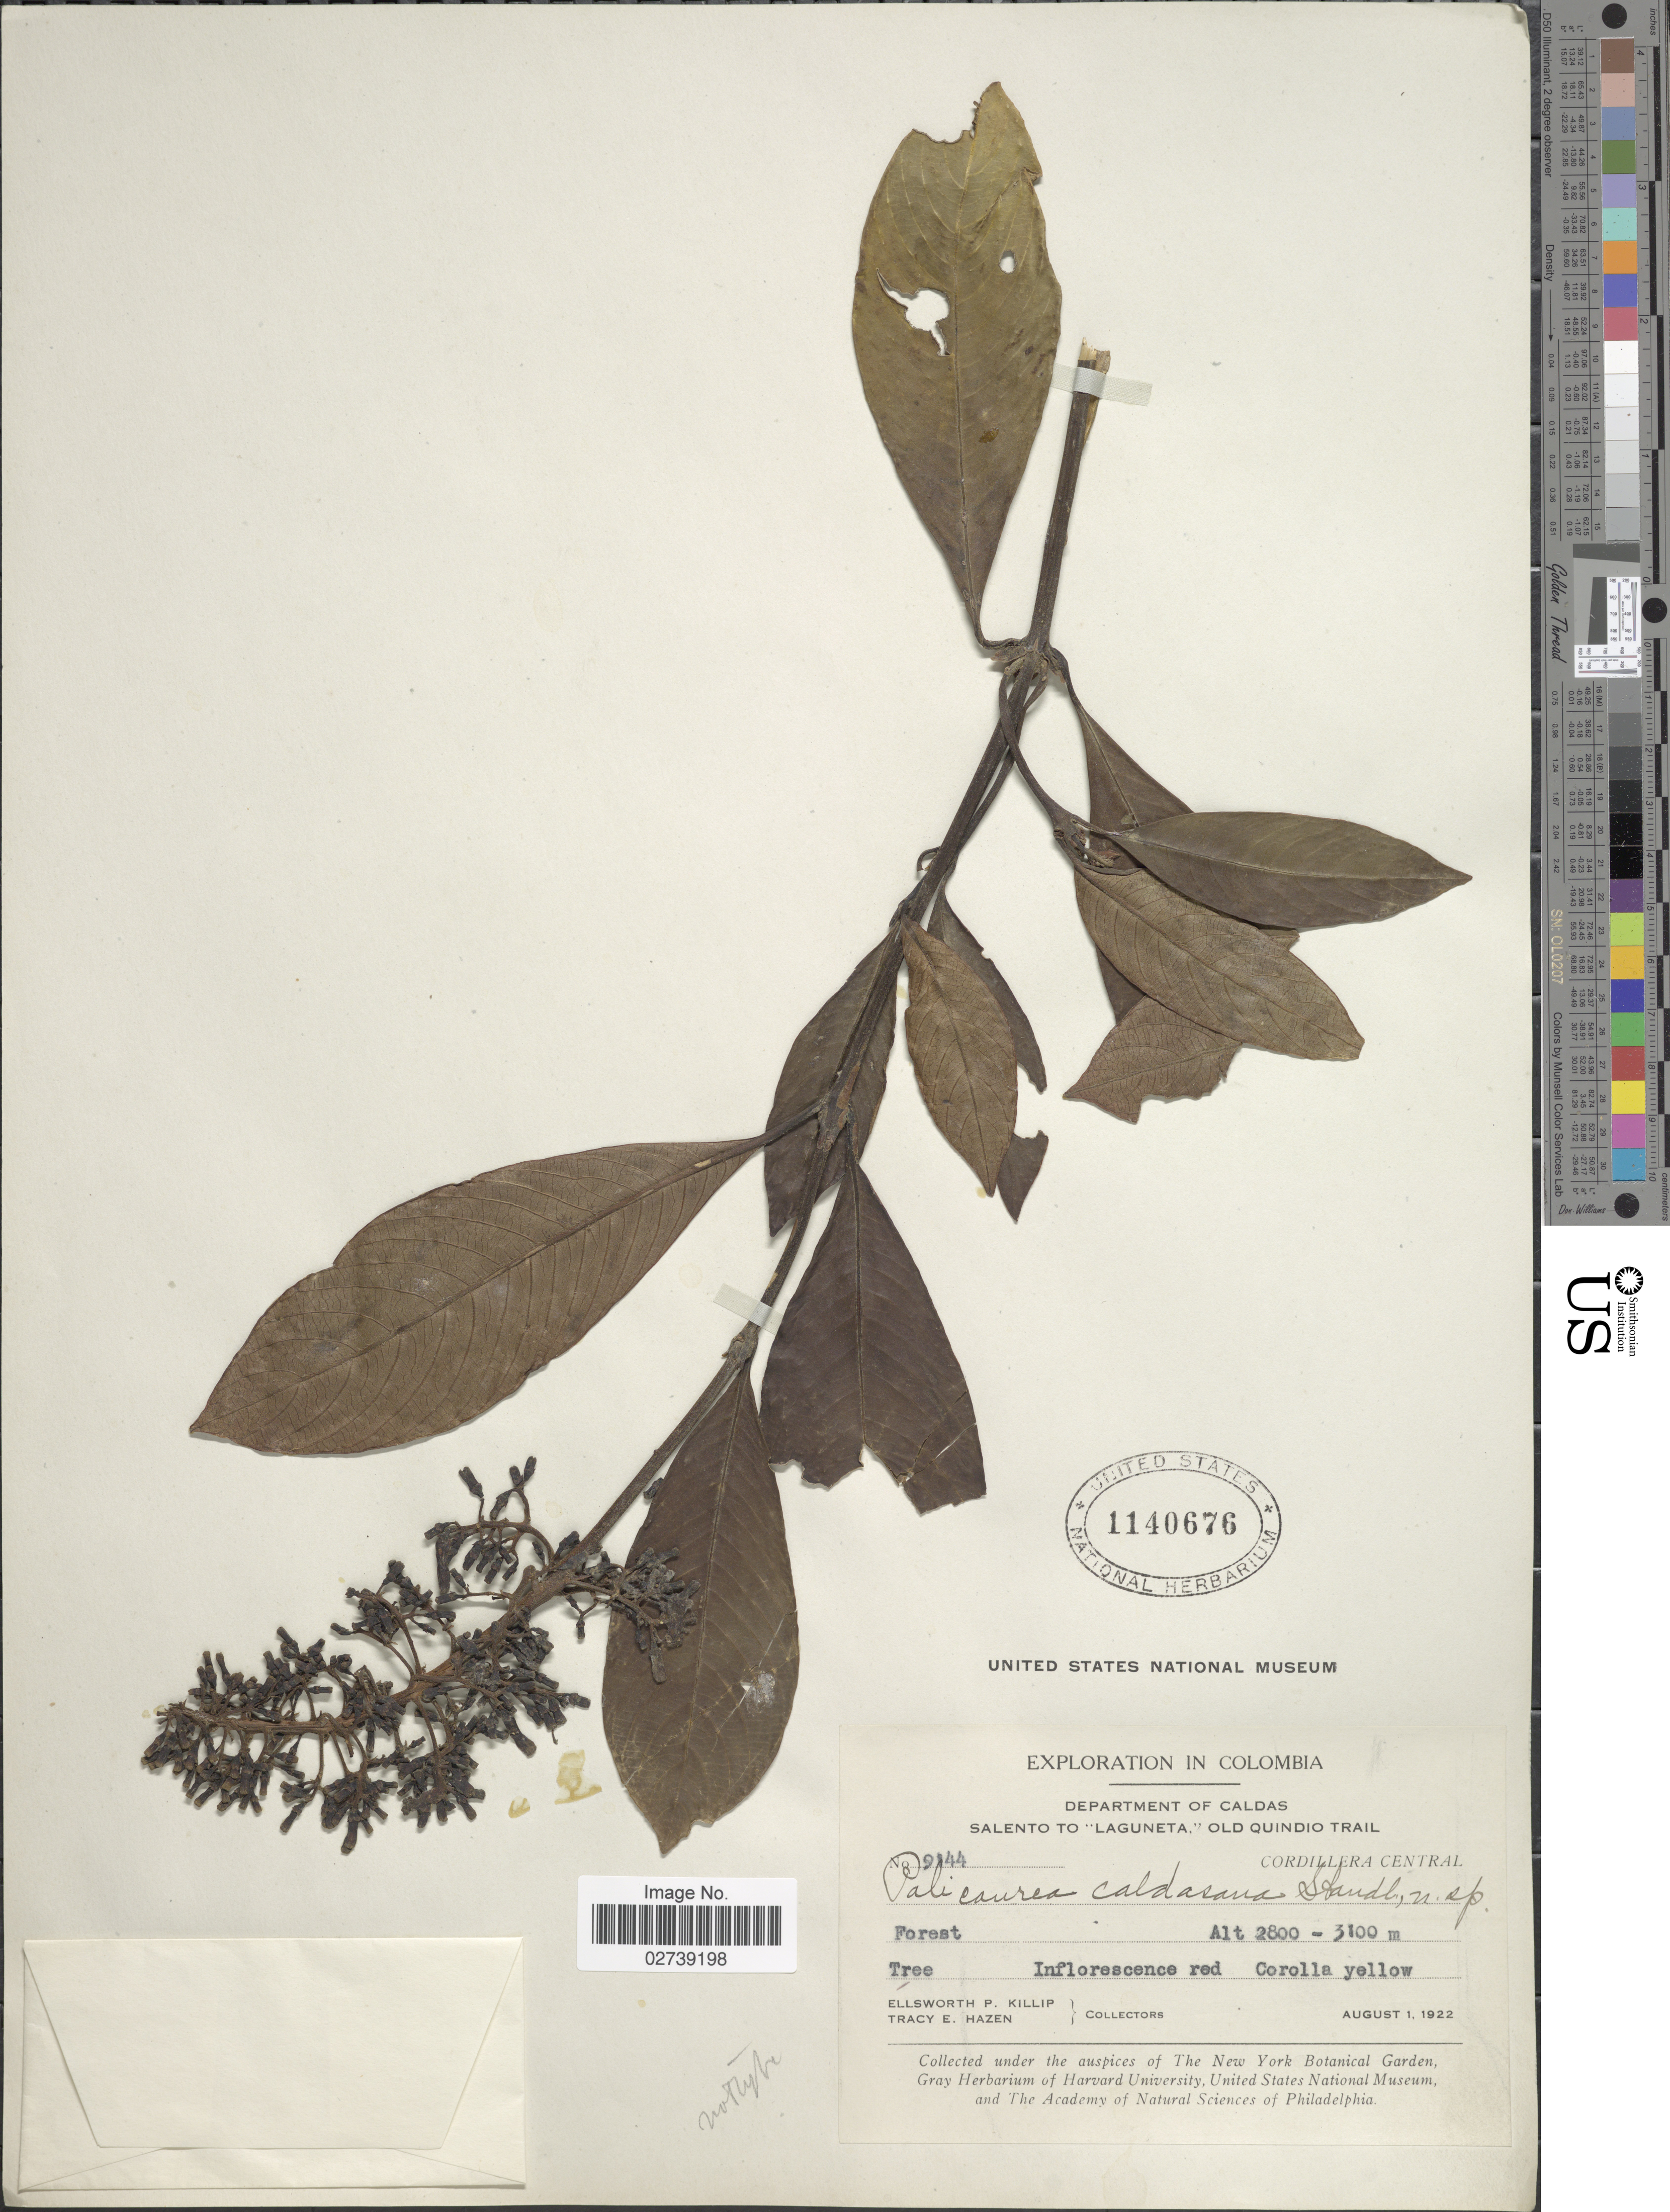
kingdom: Plantae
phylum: Tracheophyta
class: Magnoliopsida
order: Gentianales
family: Rubiaceae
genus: Palicourea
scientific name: Palicourea caldasana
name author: Standl.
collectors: E. P. Killip & T. E. Hazen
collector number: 9144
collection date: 1922-08-01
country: Colombia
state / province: Caldas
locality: Department of Caldas. Salento to "Laguneta,"old Quindio trail. Cordillera Central.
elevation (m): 2800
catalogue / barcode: US 1140676